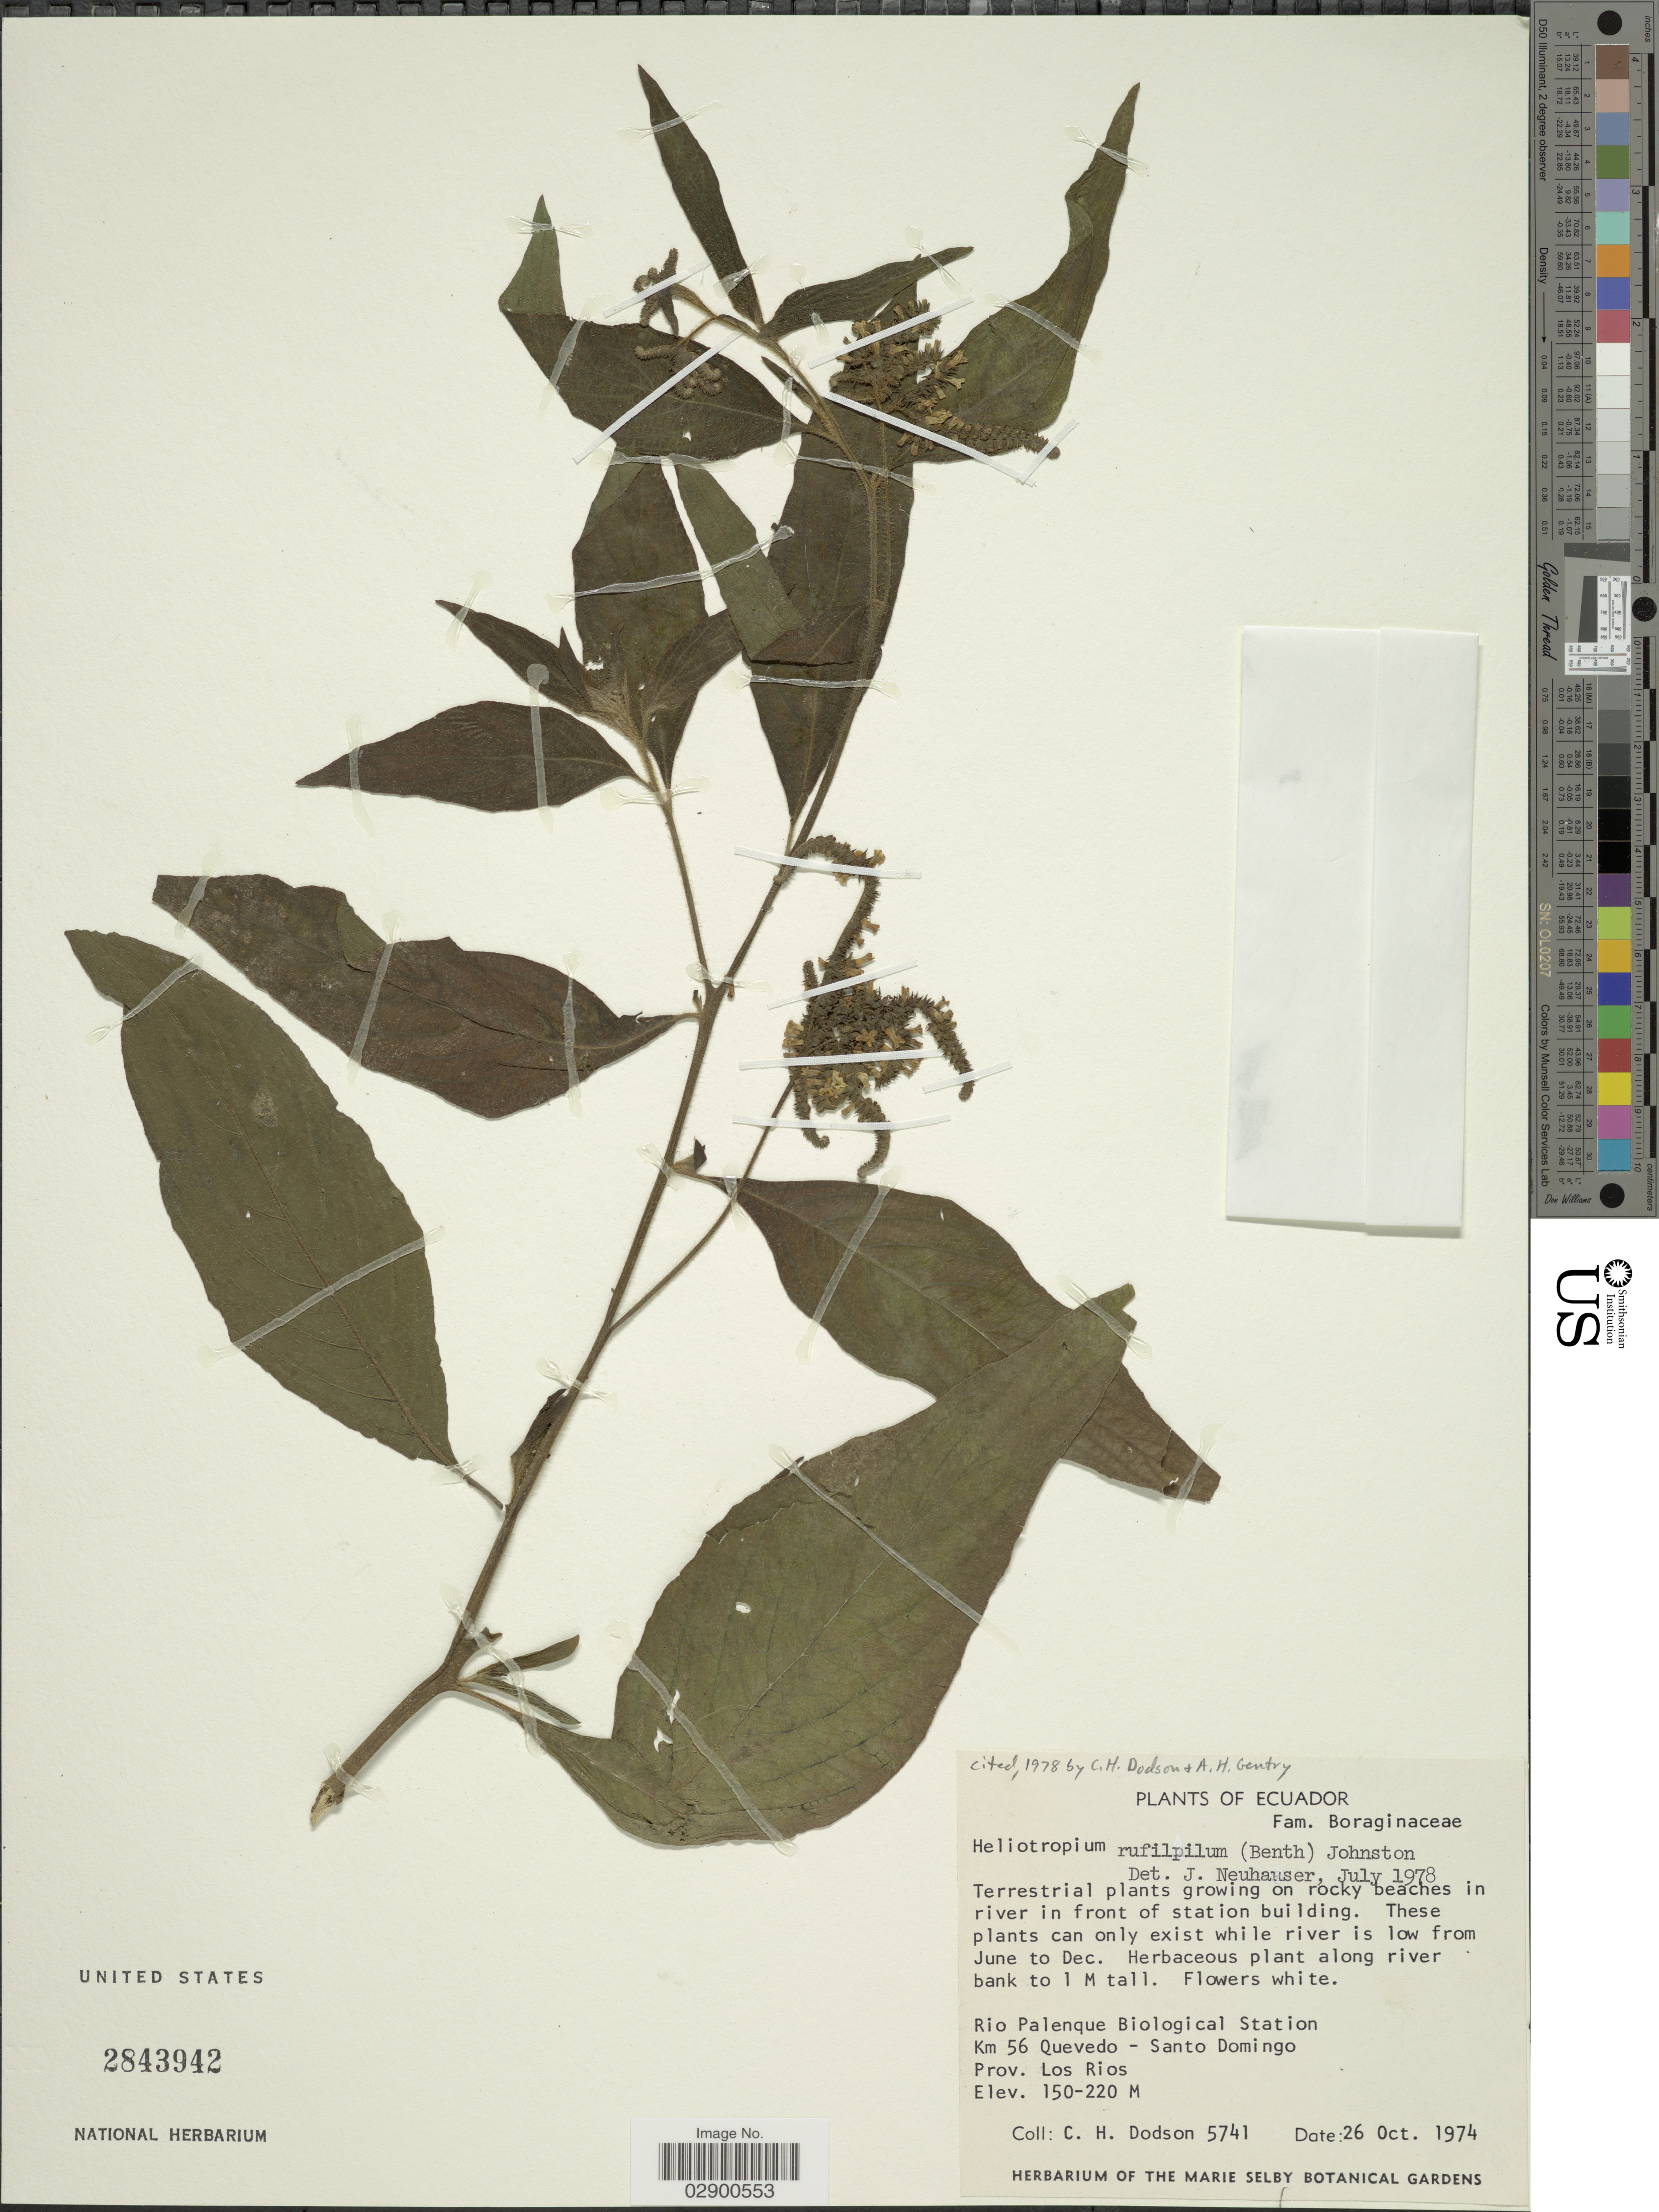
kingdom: Plantae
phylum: Tracheophyta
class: Magnoliopsida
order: Boraginales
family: Heliotropiaceae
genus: Heliotropium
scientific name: Heliotropium rufipilum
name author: (Benth.) I.M. Johnst.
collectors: C. H. Dodson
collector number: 5741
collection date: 1974-10-26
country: Ecuador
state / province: Los Ríos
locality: Rio Palenque Biological Station. Km 56 Quevedo - Santo Domingo.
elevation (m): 150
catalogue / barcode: US 2843942